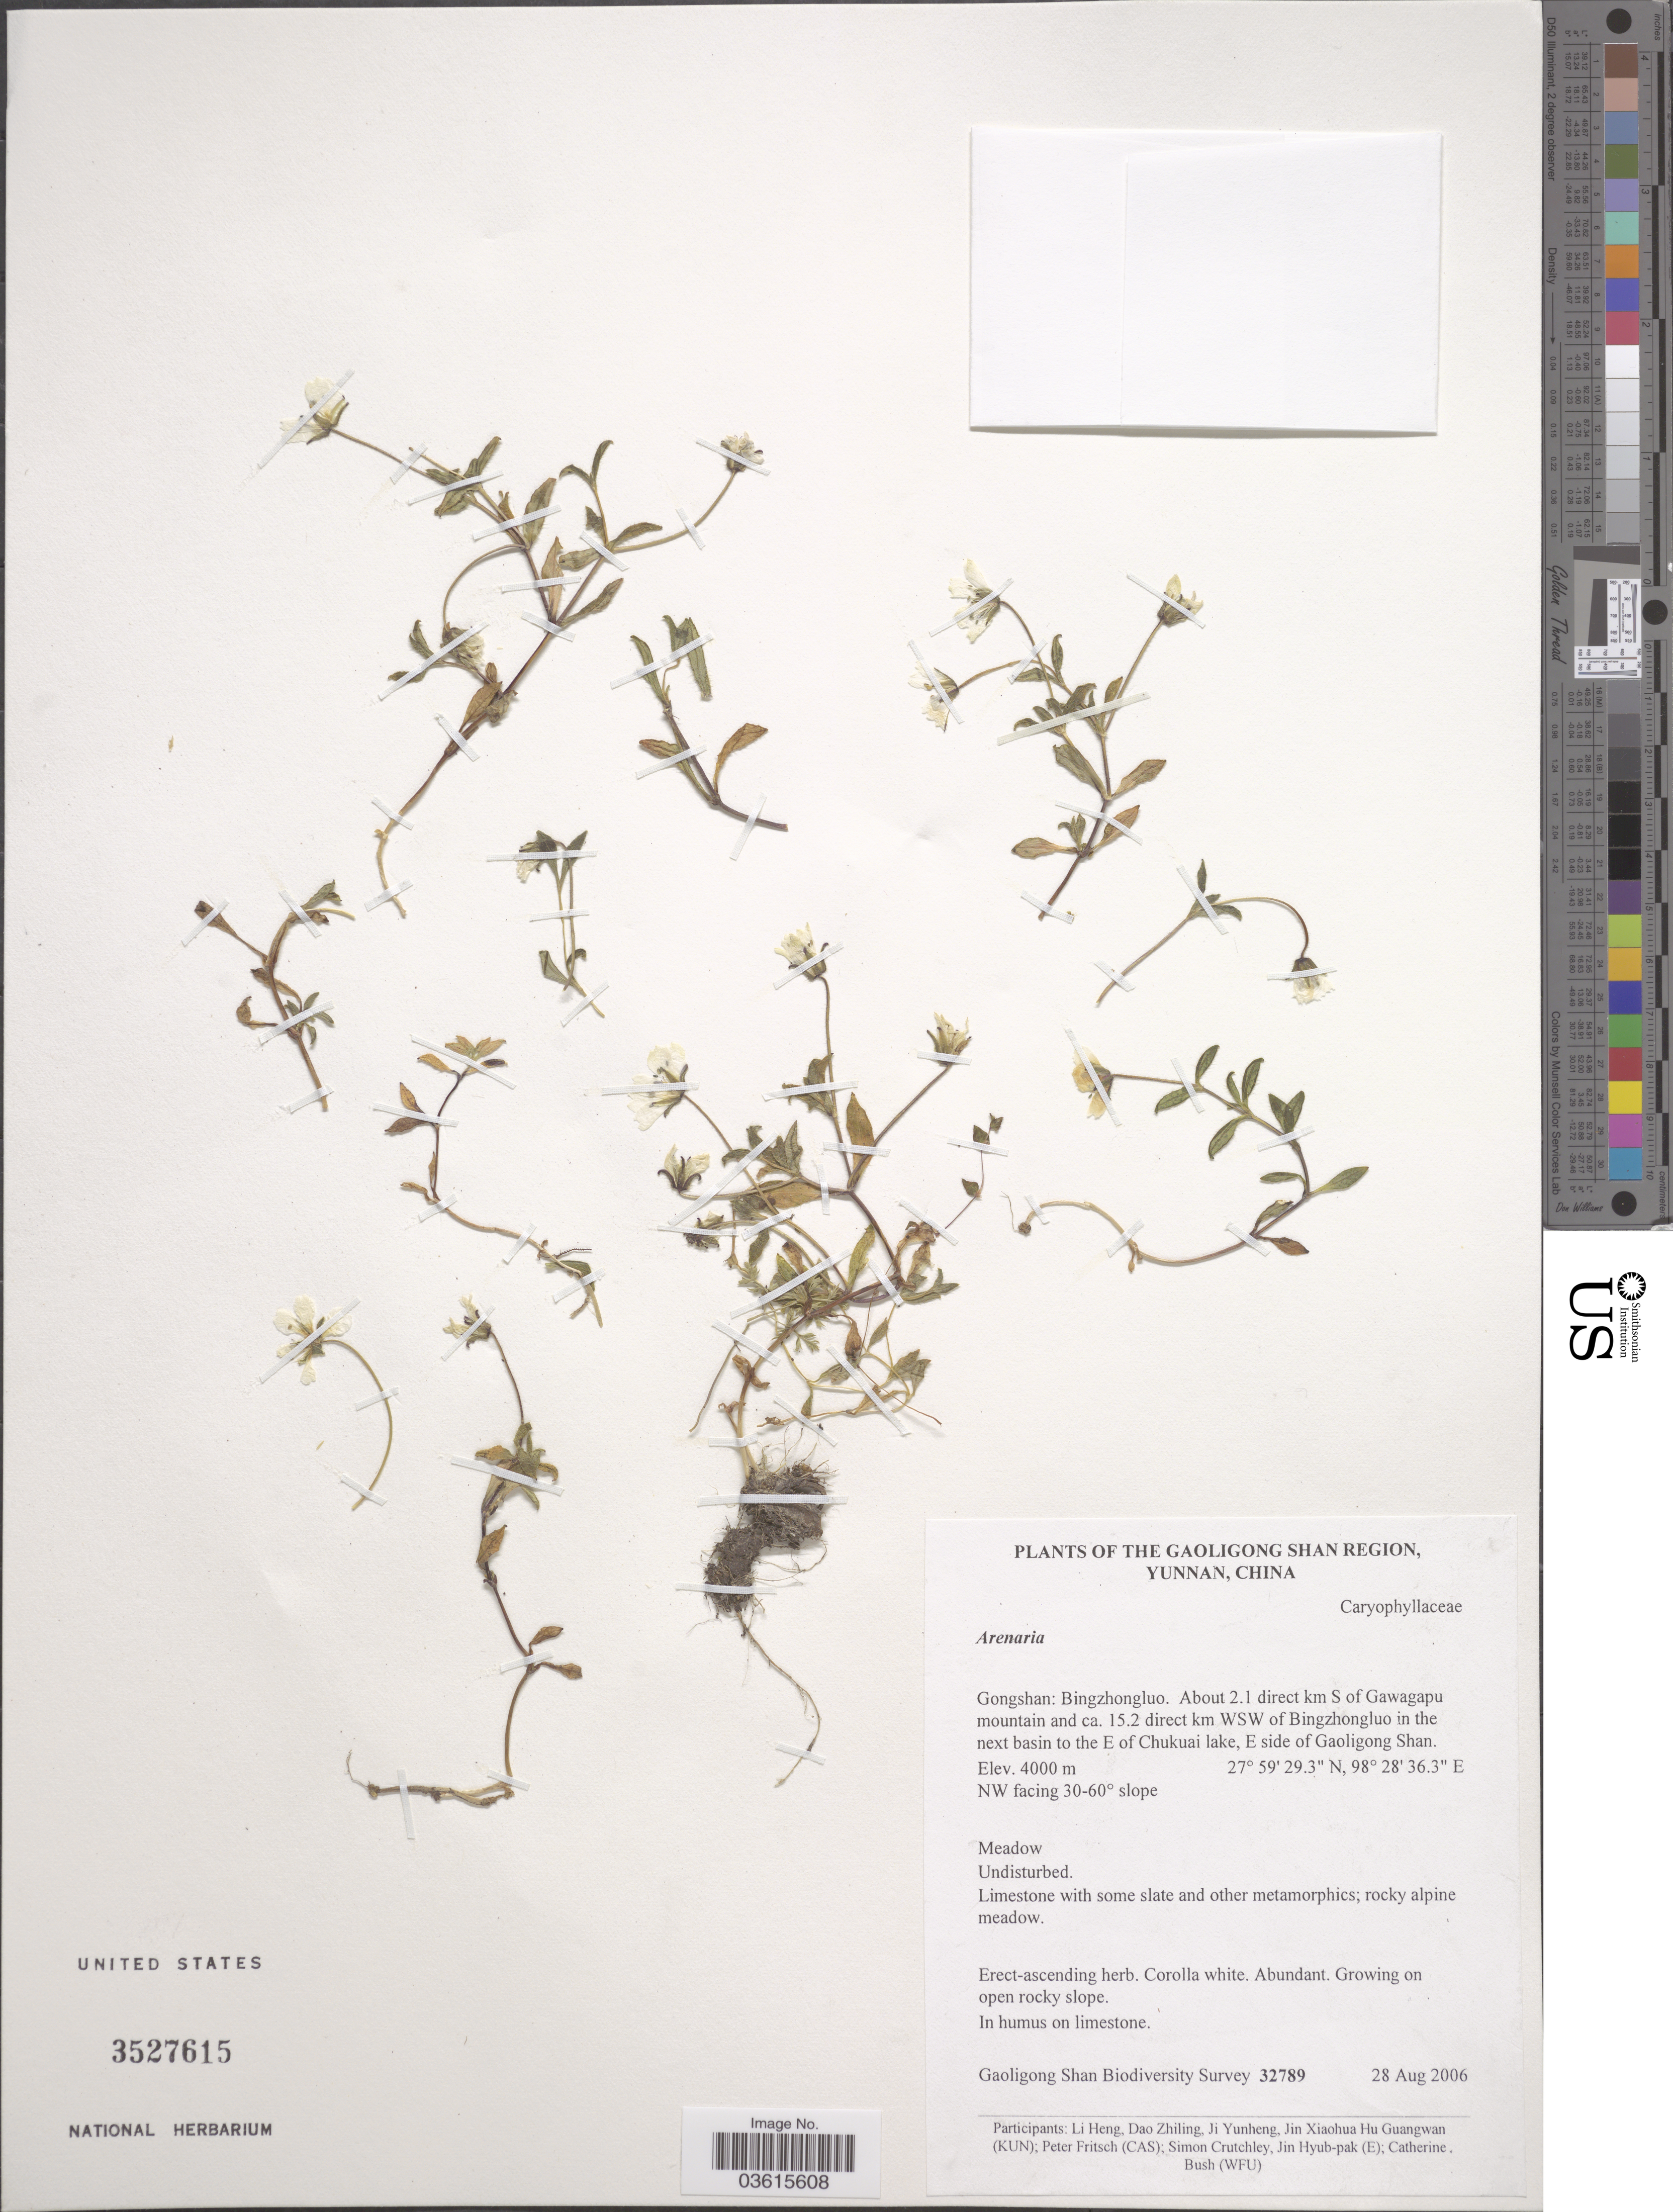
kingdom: Plantae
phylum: Tracheophyta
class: Magnoliopsida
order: Caryophyllales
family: Caryophyllaceae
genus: Arenaria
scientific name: Arenaria sp.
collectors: Gaoligong Shan Biodiversity Survey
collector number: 32789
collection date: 2006-08-28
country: China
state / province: Yunnan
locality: Gaoligong Shan Region. Gongshan: Bingzhongluo. About 2.1 direct km S of Gawagapu mountain and ca. 15.2 direct km WSW of Bingzhongluo in the next basin to the E of Chukuai lake, E side of Gaoligong Shan. NW facing 30-60° slope.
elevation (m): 4000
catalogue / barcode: US 3527615